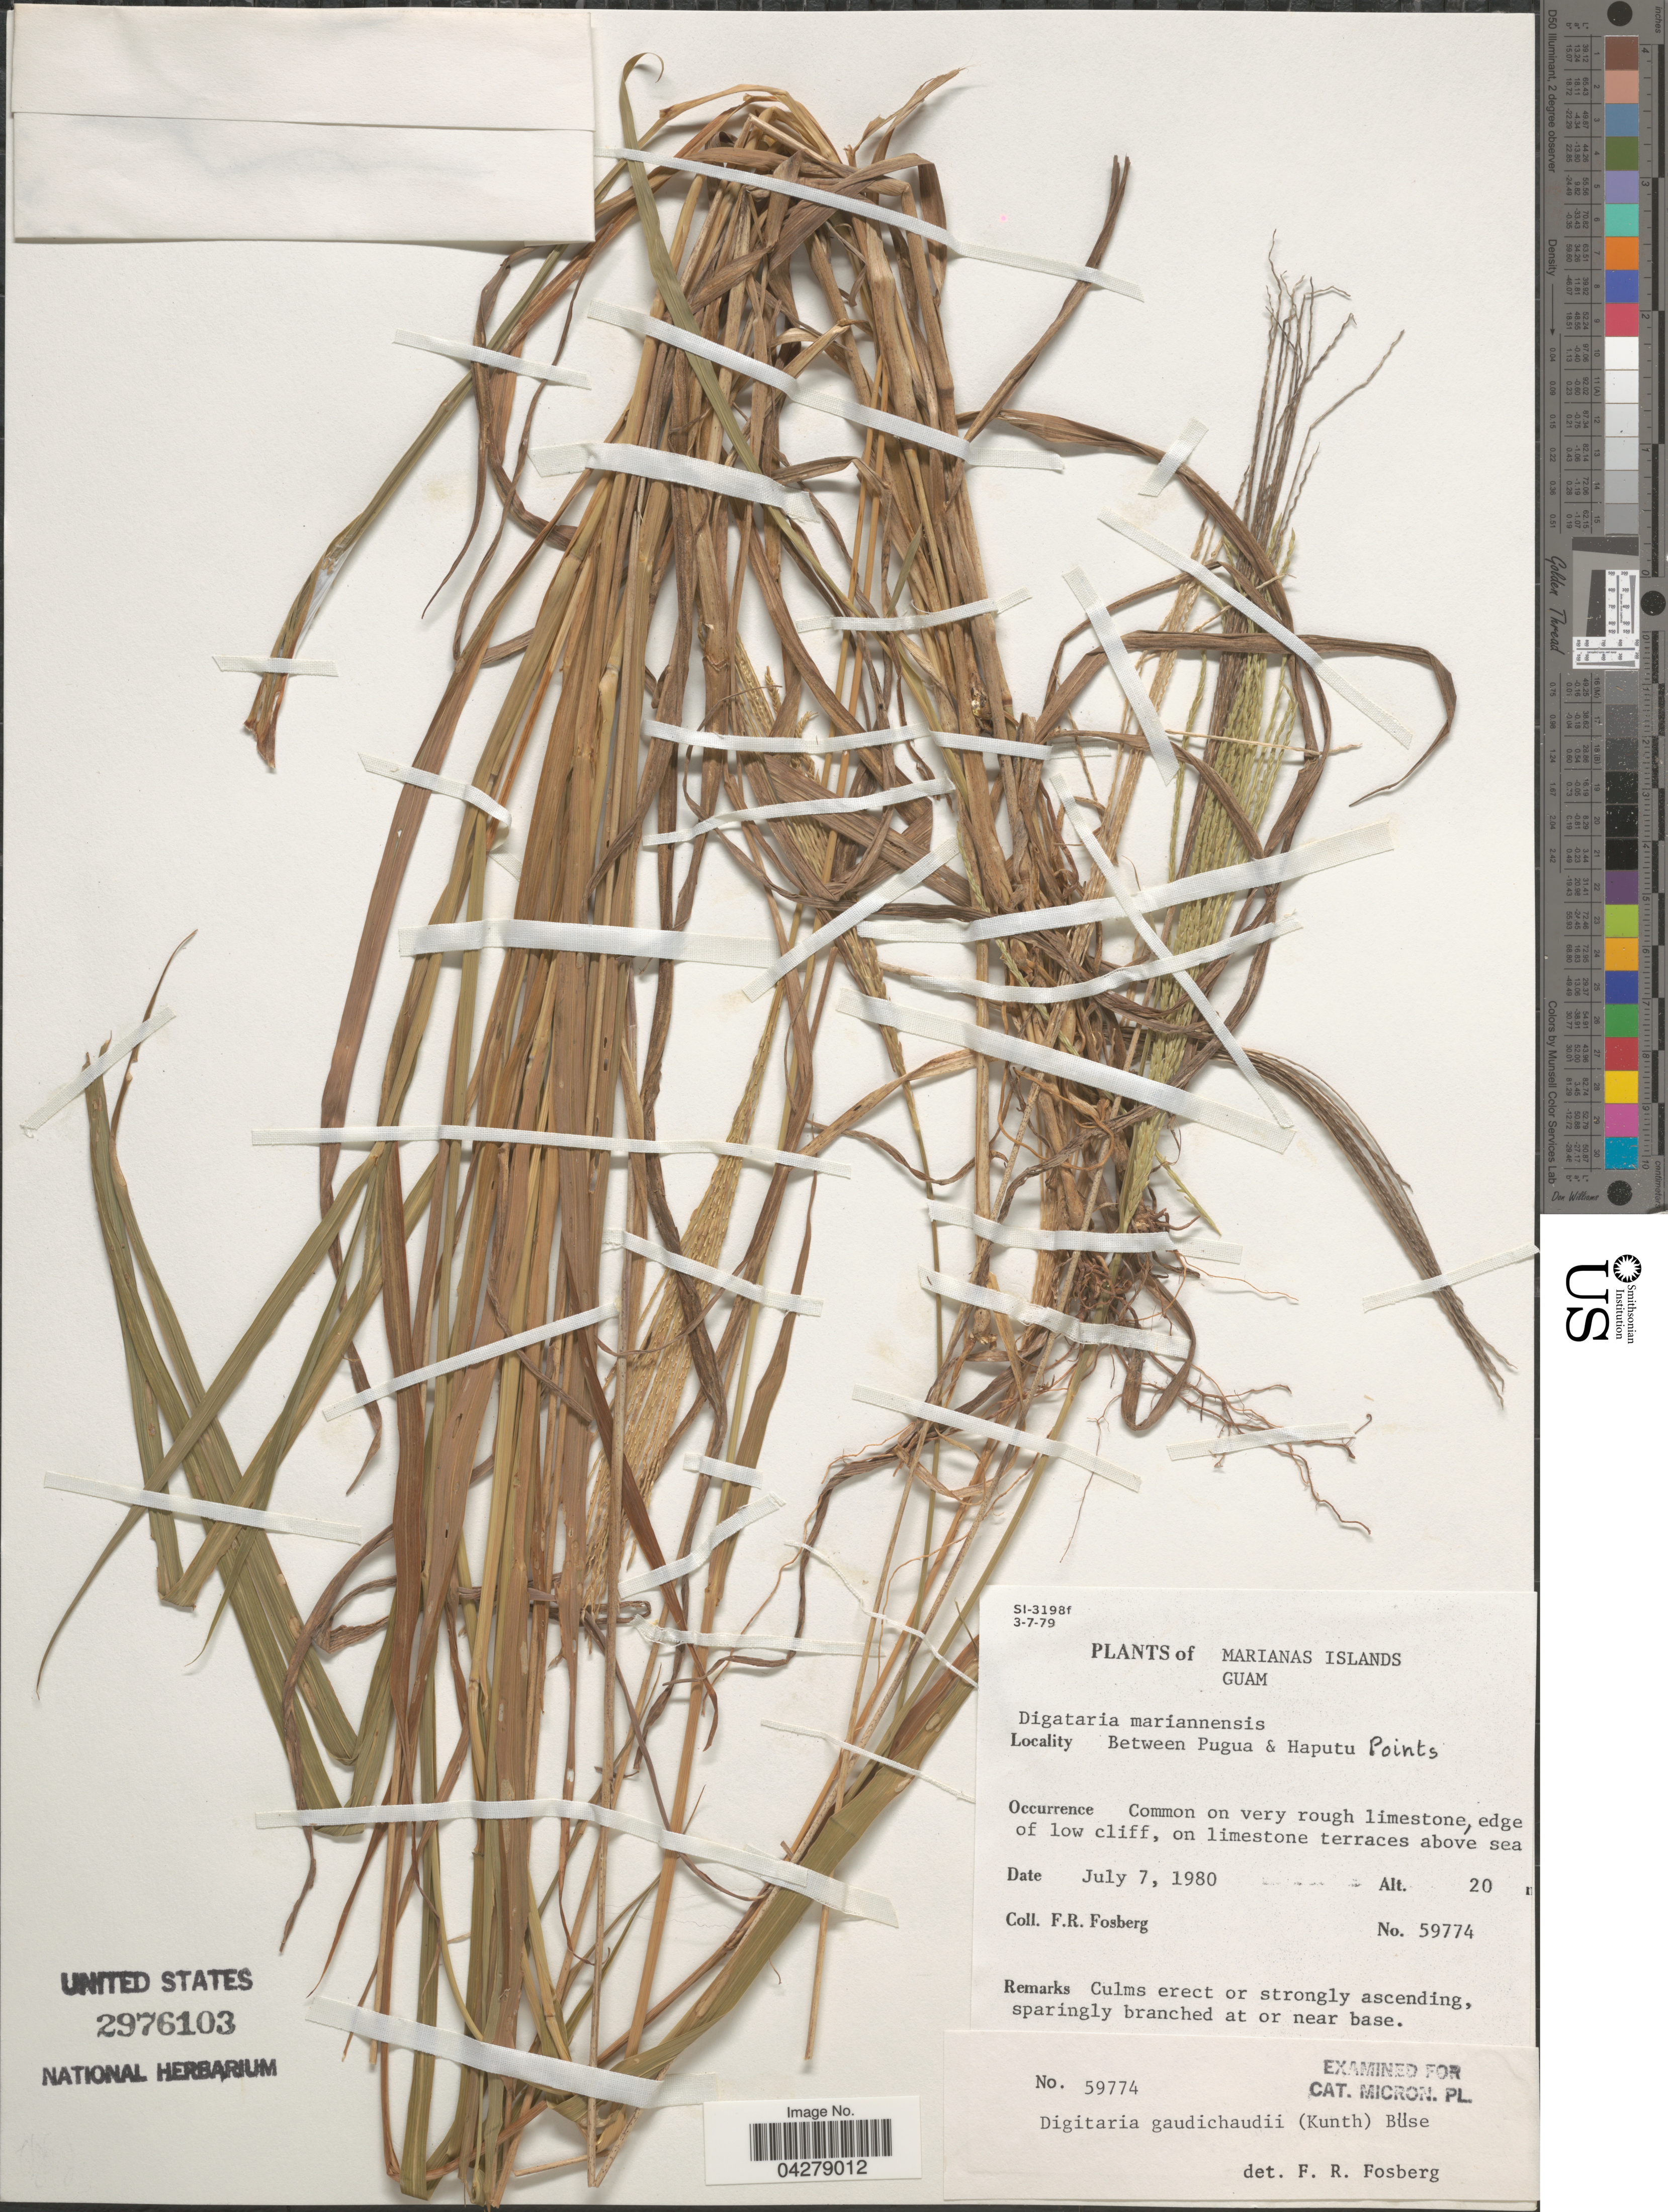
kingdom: Plantae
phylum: Tracheophyta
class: Liliopsida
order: Poales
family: Poaceae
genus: Digitaria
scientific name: Digitaria mariannensis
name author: Merr.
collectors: F. R. Fosberg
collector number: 59774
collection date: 1980-07-07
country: Guam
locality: Marianas Islands. Between Pugua & Haputu Points. Common on very rough limestone, edge of low cliff, on limestone terraces above sea.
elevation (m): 20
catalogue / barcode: US 2976103